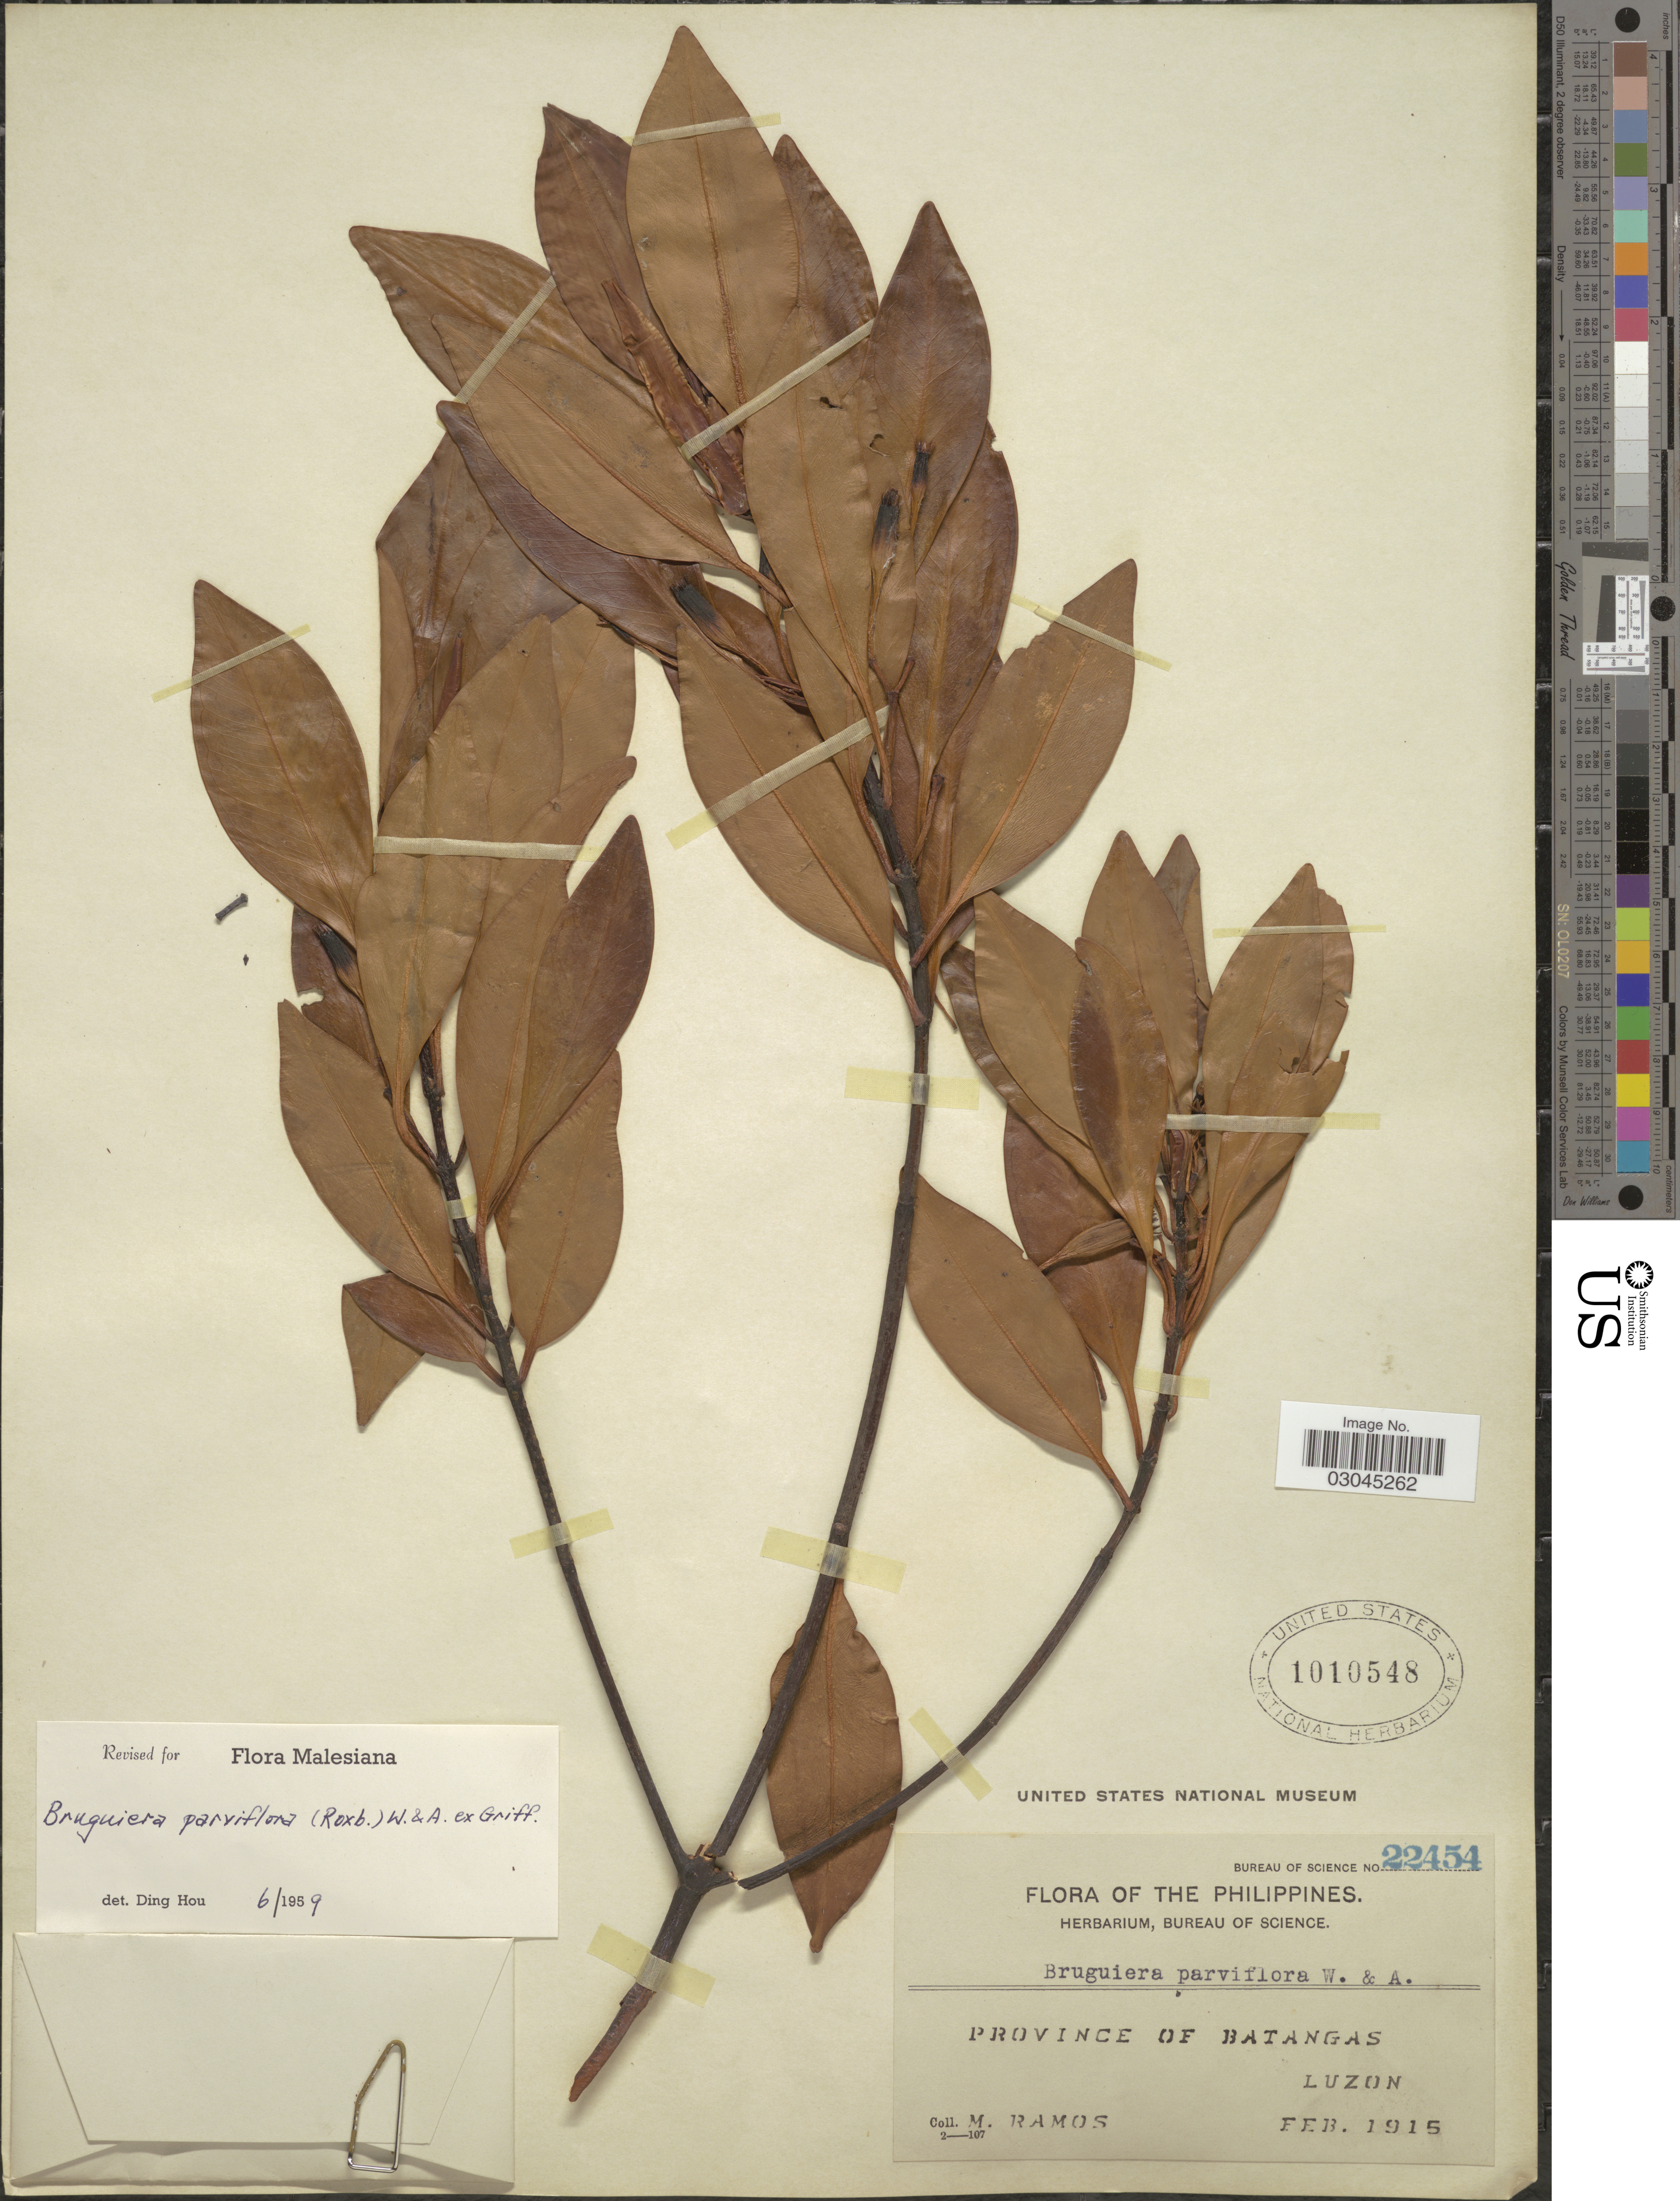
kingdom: Plantae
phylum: Tracheophyta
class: Magnoliopsida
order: Malpighiales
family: Rhizophoraceae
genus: Bruguiera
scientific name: Bruguiera parviflora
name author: (Roxb.) Wight & Arn. ex Griff.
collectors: M. Ramos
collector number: Bureau of Science 22454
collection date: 1915-02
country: Philippines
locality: Province of Batangas. Luzon.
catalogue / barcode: US 1010548